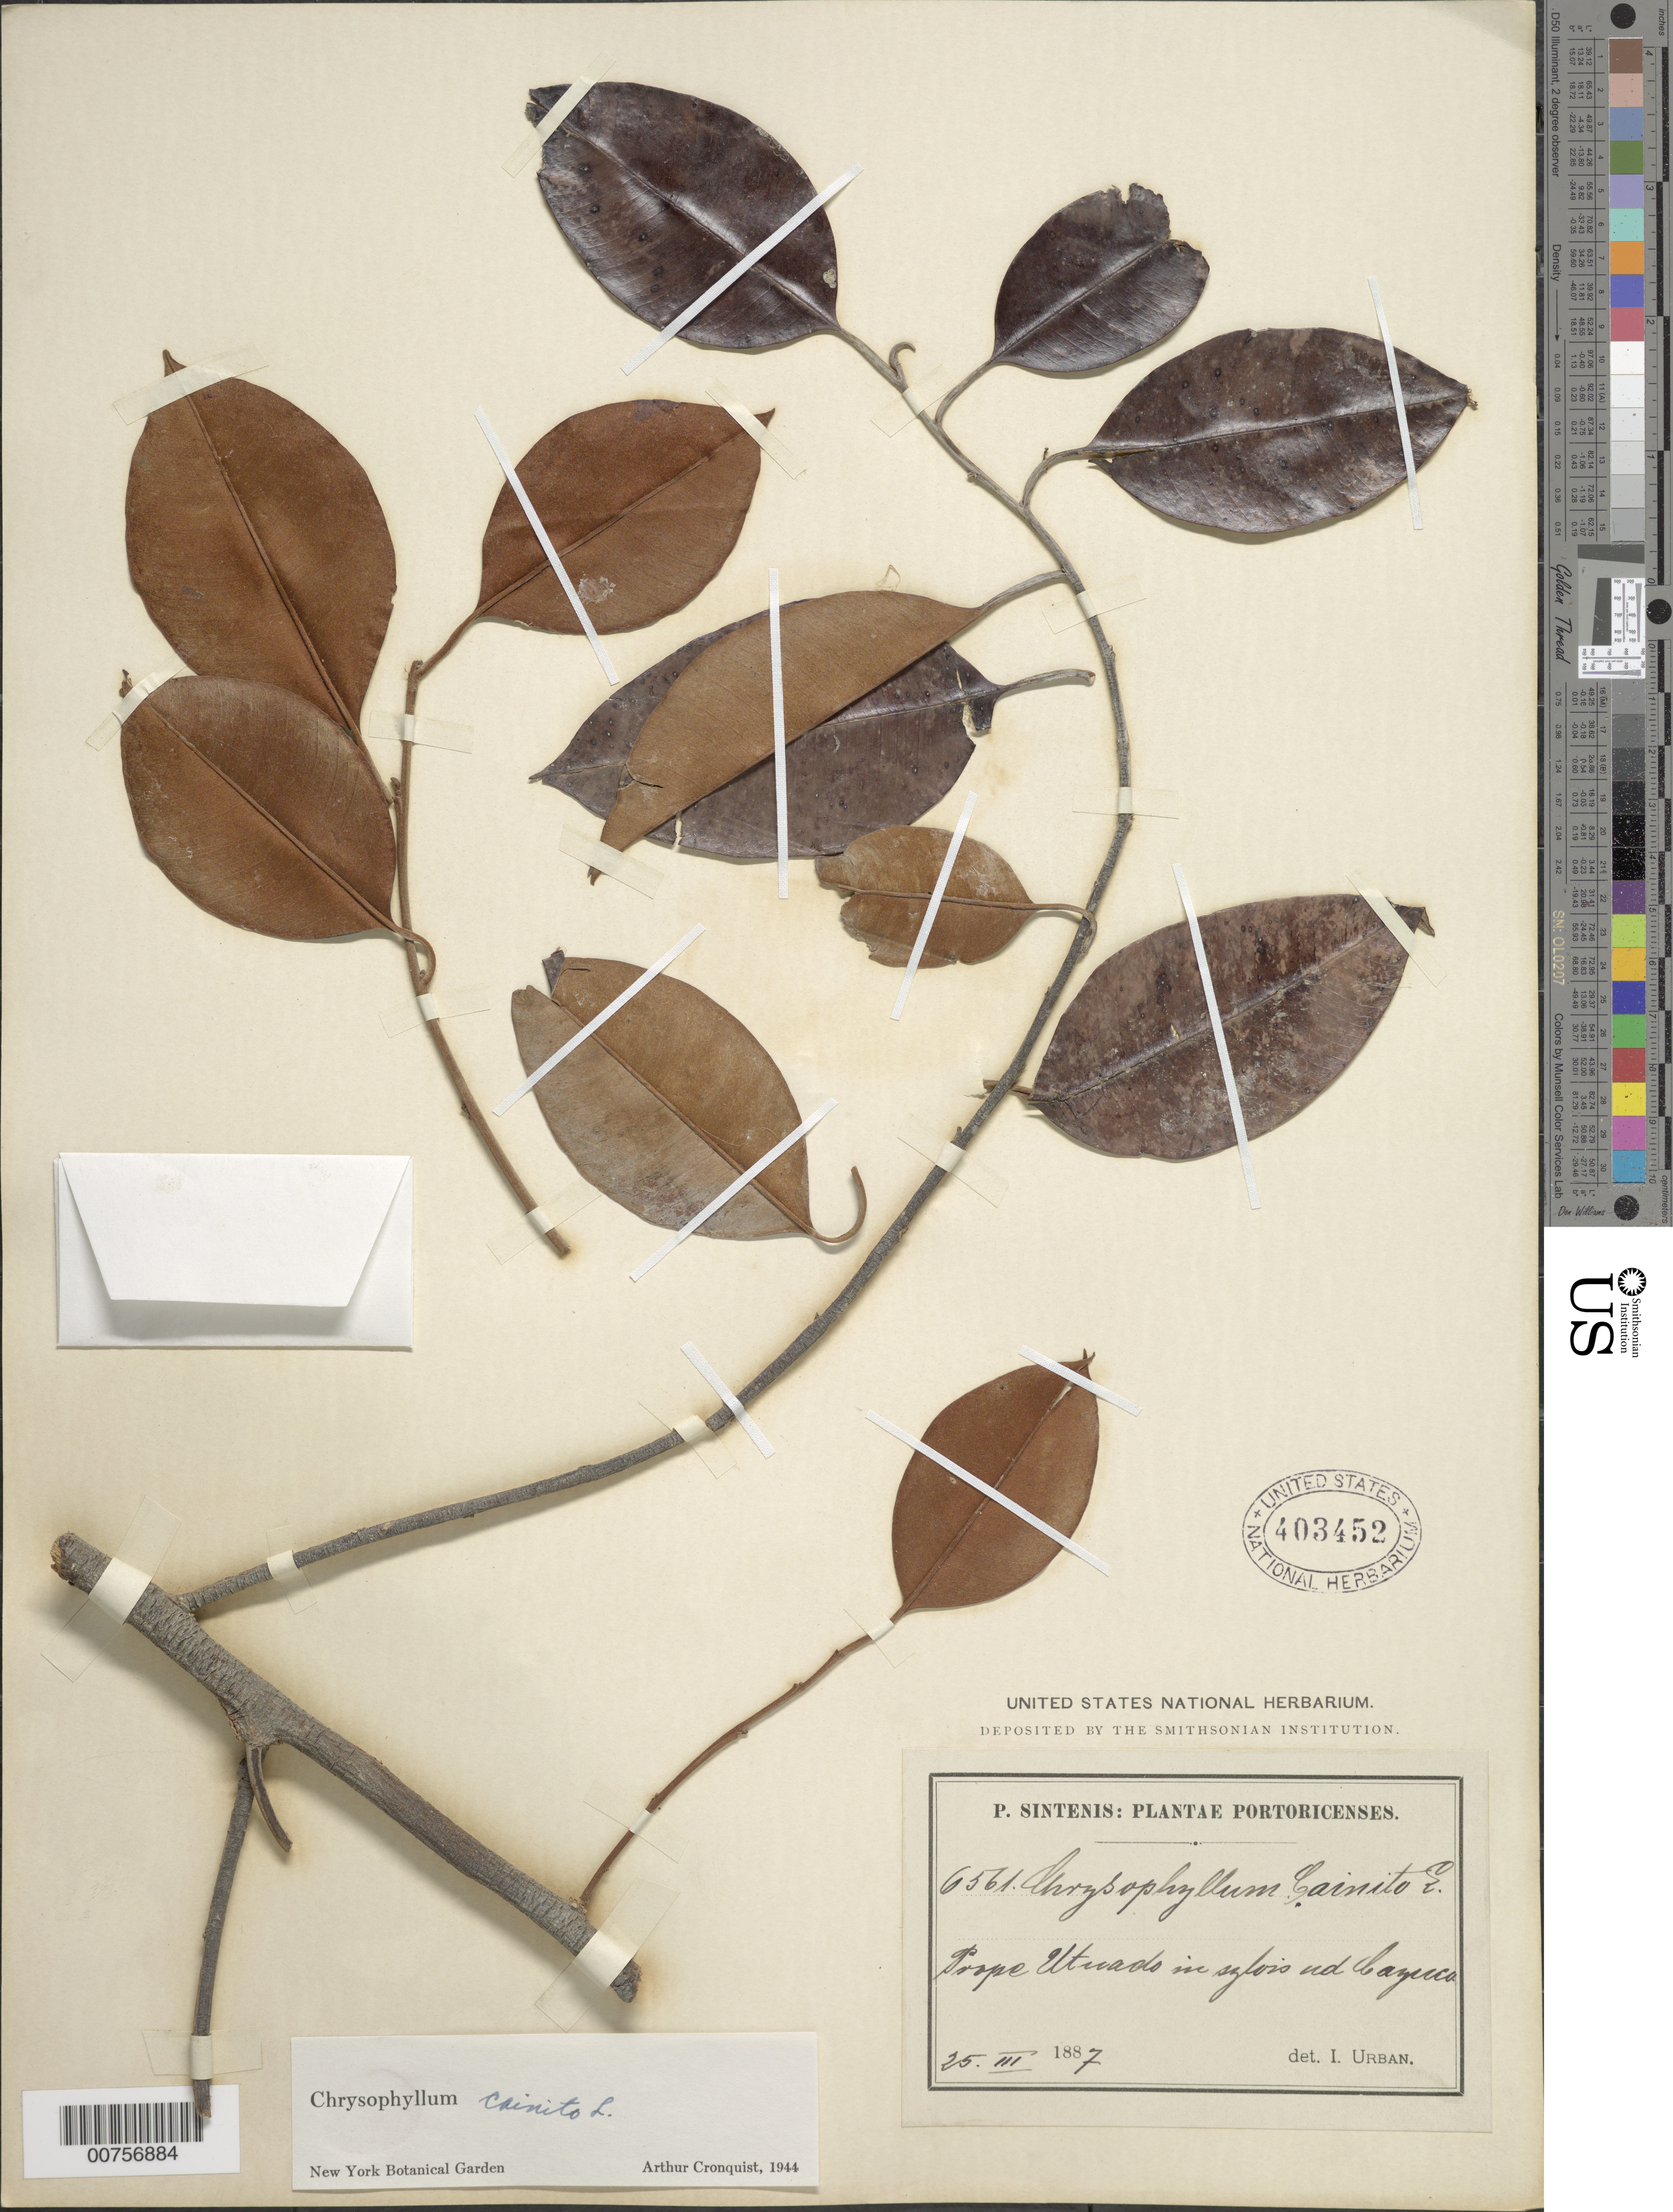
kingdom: Plantae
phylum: Tracheophyta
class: Magnoliopsida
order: Ericales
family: Sapotaceae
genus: Chrysophyllum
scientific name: Chrysophyllum cainito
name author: L.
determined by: Cronquist, A. J.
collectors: P. Sintenis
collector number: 6561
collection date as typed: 25 Mar 1887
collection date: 1887-03-25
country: Puerto Rico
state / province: Utuado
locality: Prope Utuado in sylvis ad Cayuca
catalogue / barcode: US 403452